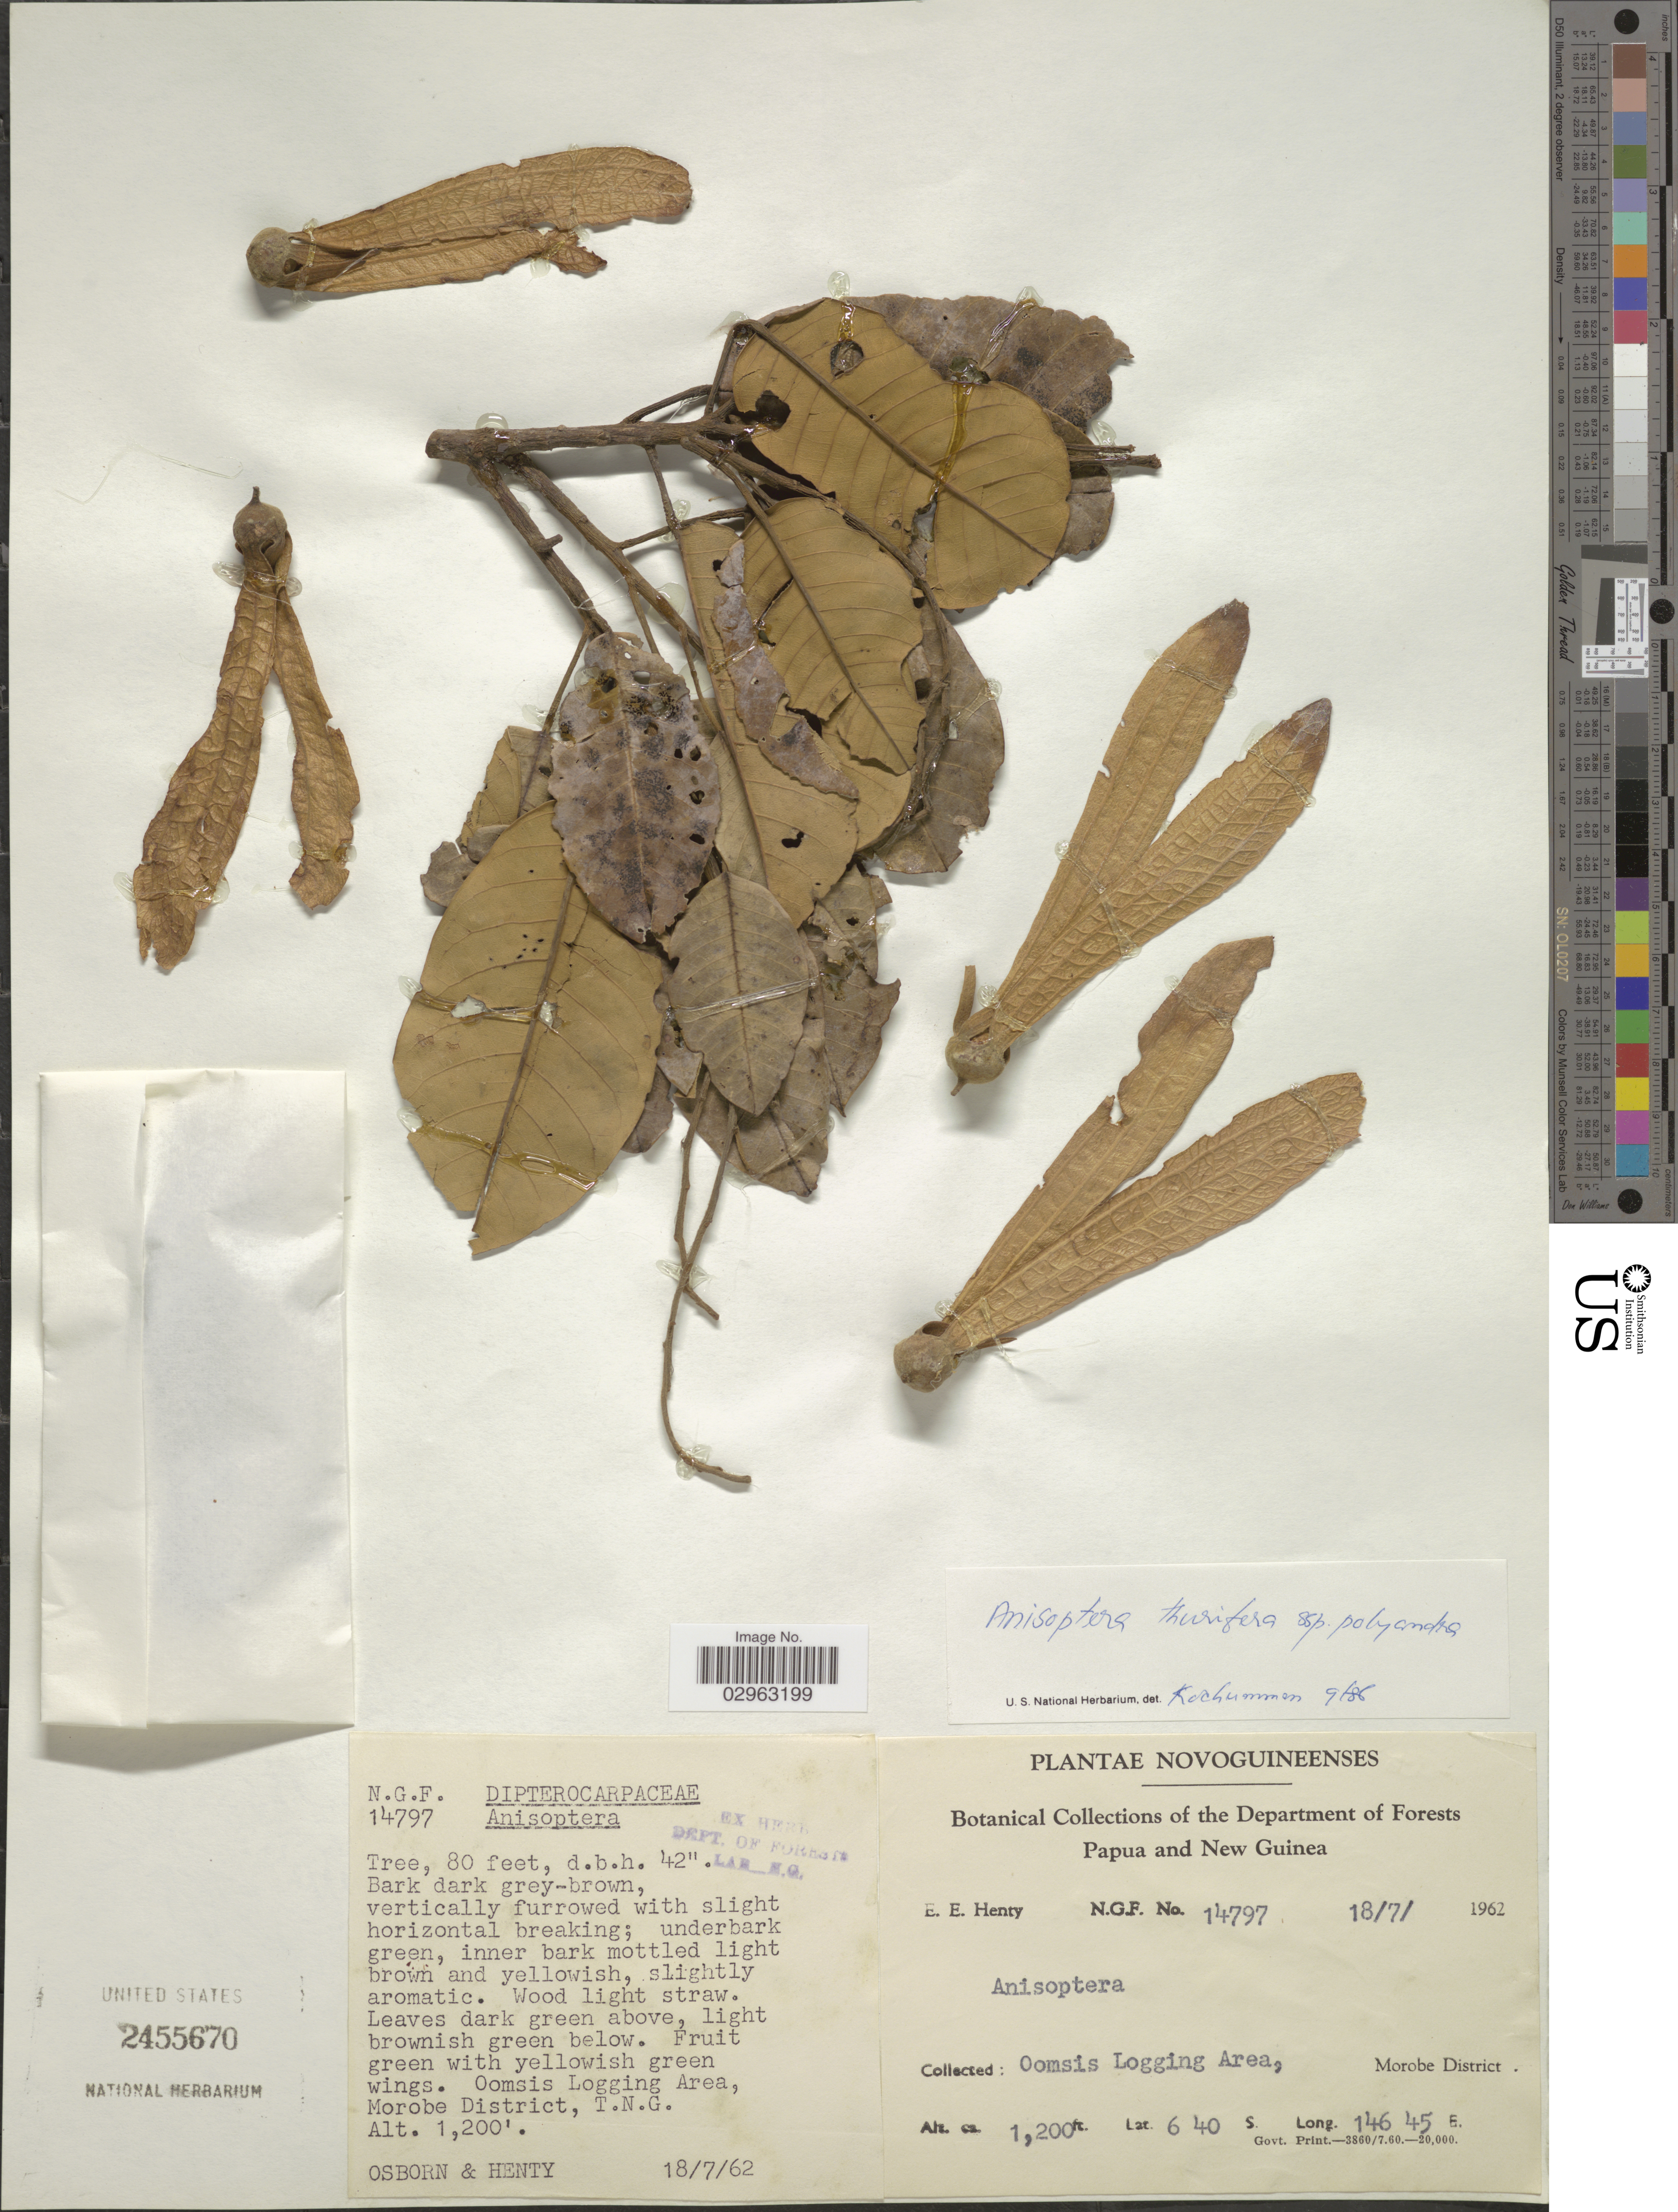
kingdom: Plantae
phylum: Tracheophyta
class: Magnoliopsida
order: Malvales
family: Dipterocarpaceae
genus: Anisoptera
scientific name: Anisoptera thurifera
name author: (Blanco) Blume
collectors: -- Osborn & E. Henty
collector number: NGF14797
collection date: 1962-07-18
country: Papua New Guinea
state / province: Morobe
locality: Novoguineenses, Oomsis Logging Area, Morobe District, T.N.G.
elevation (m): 366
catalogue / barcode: US 2455670